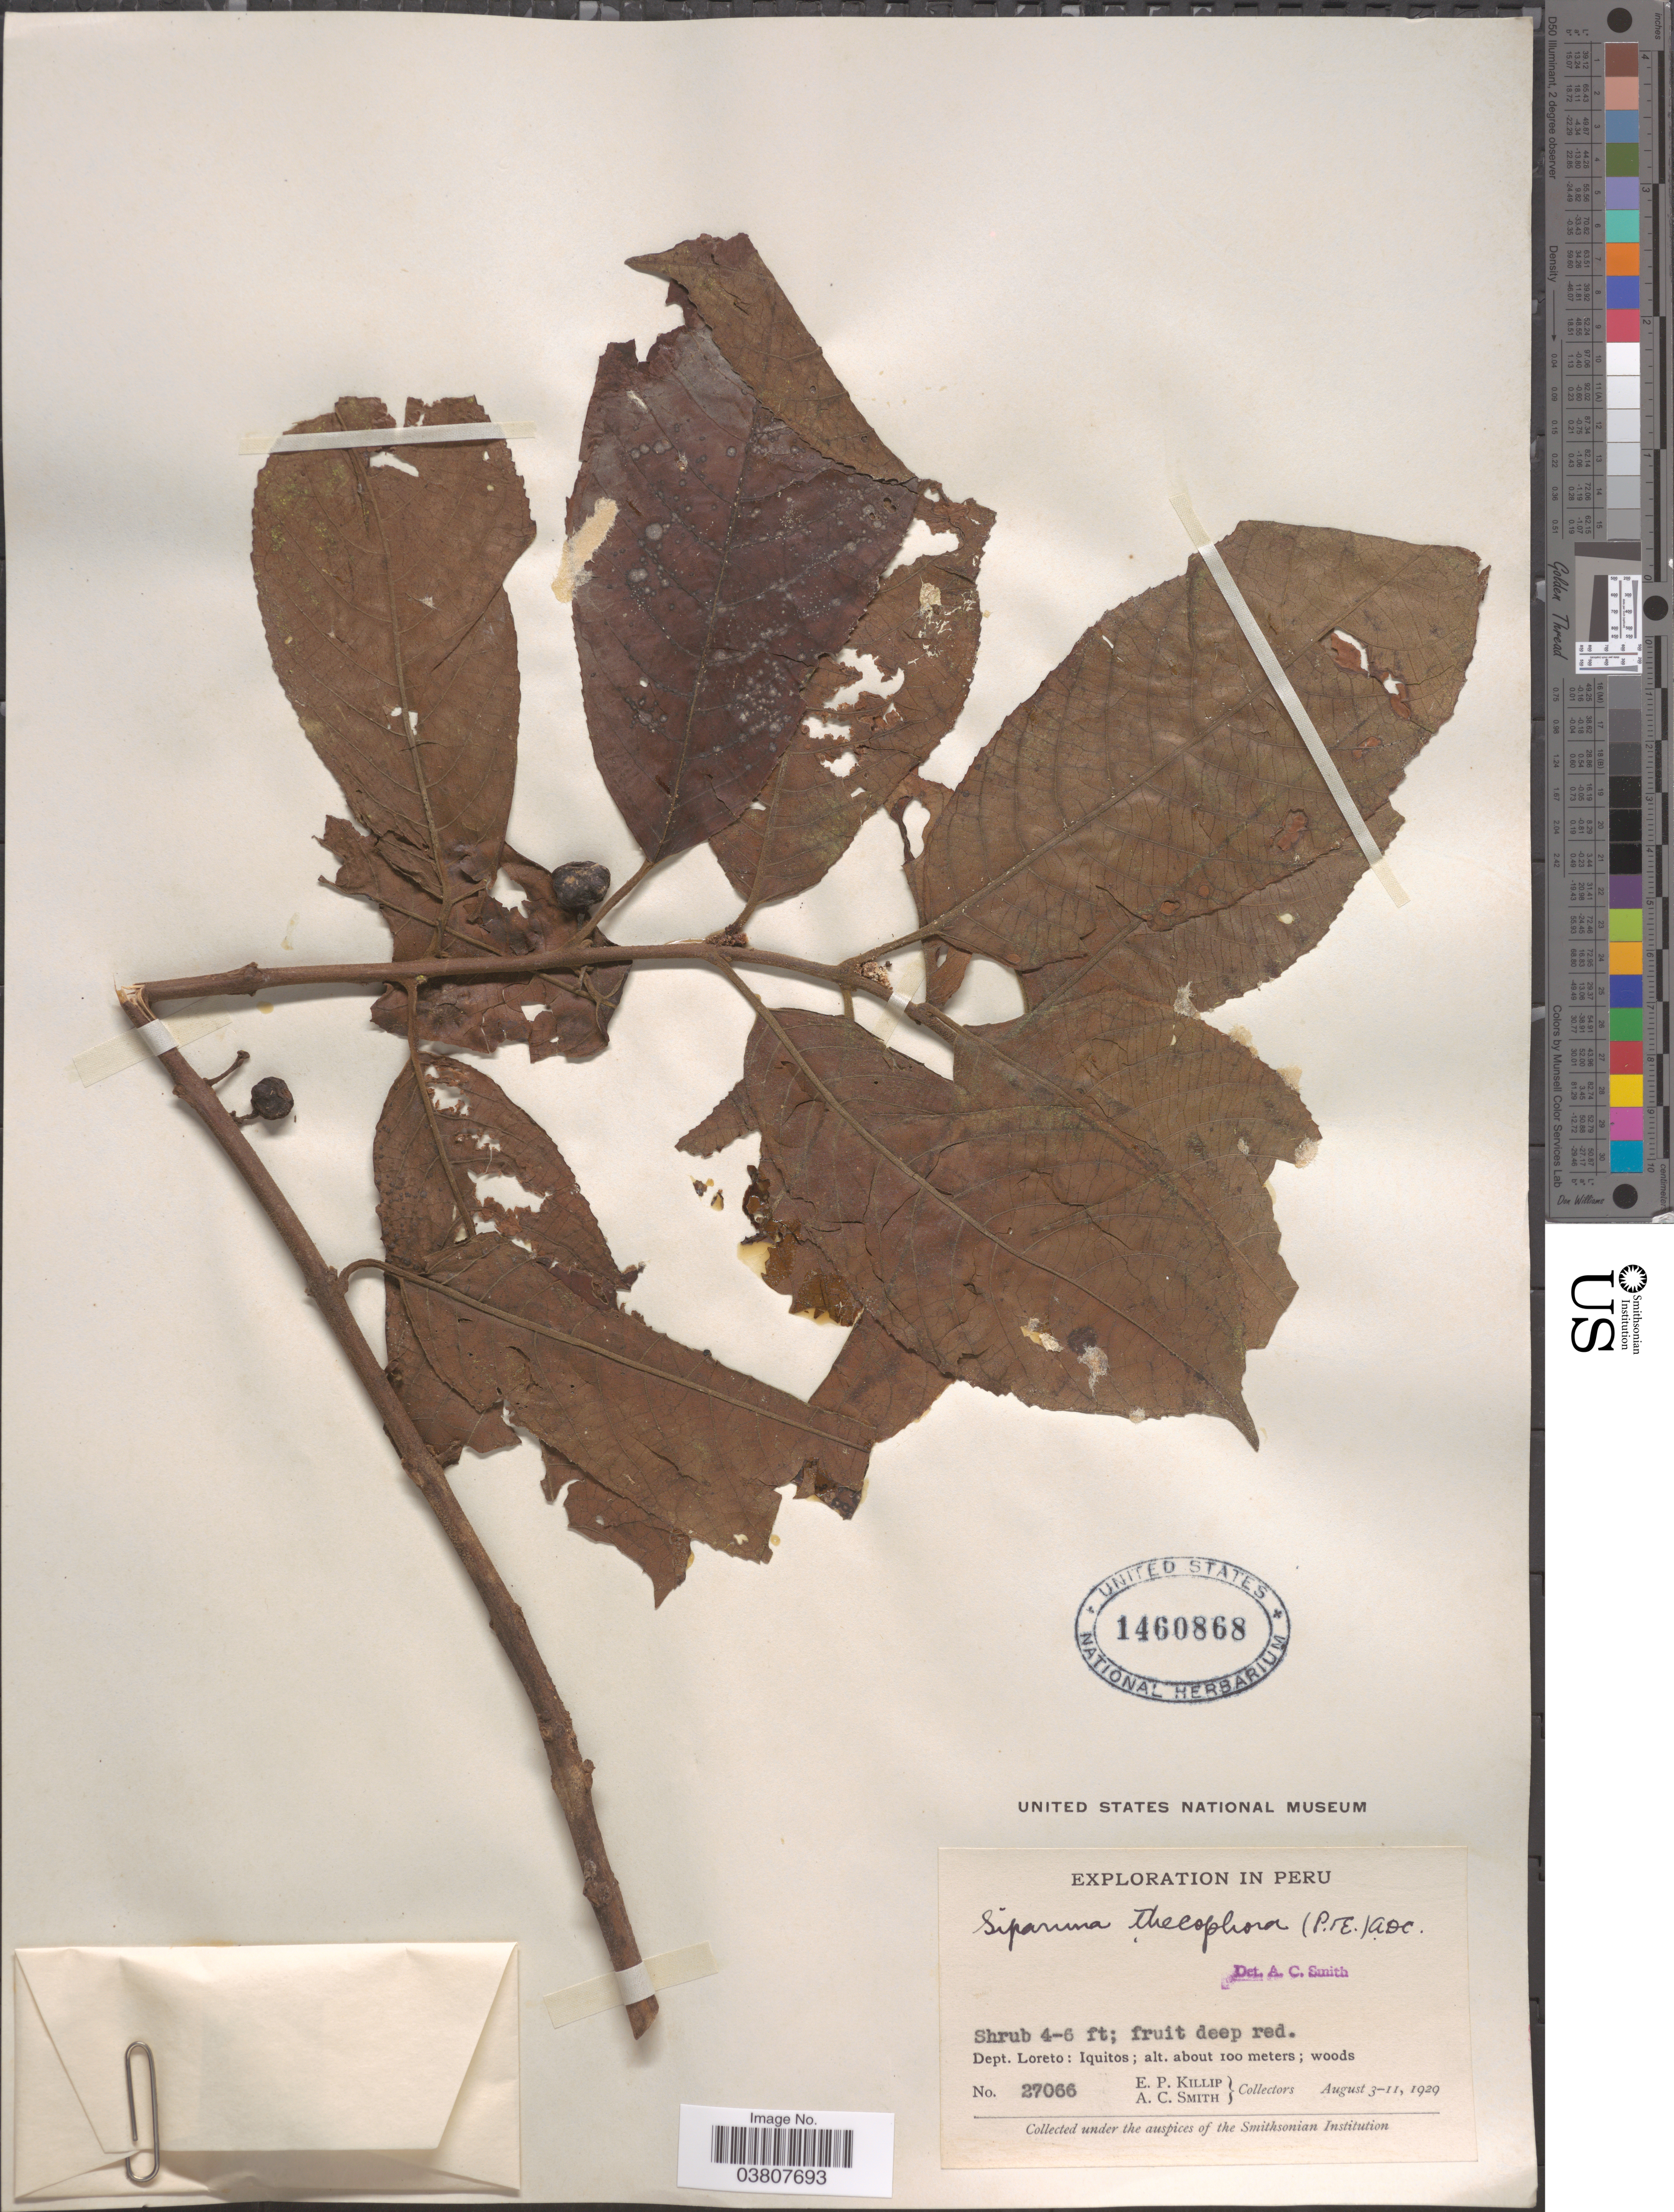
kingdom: Plantae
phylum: Tracheophyta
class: Magnoliopsida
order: Laurales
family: Siparunaceae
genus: Siparuna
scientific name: Siparuna thecaphora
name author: (Poepp. & Endl.) A. DC.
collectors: E. P. Killip & A. C. Smith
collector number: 27066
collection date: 1929-08-03/1929-08-11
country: Peru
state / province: Loreto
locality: Dept. Loreto: Iquitos.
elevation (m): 100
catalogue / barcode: US 1460868